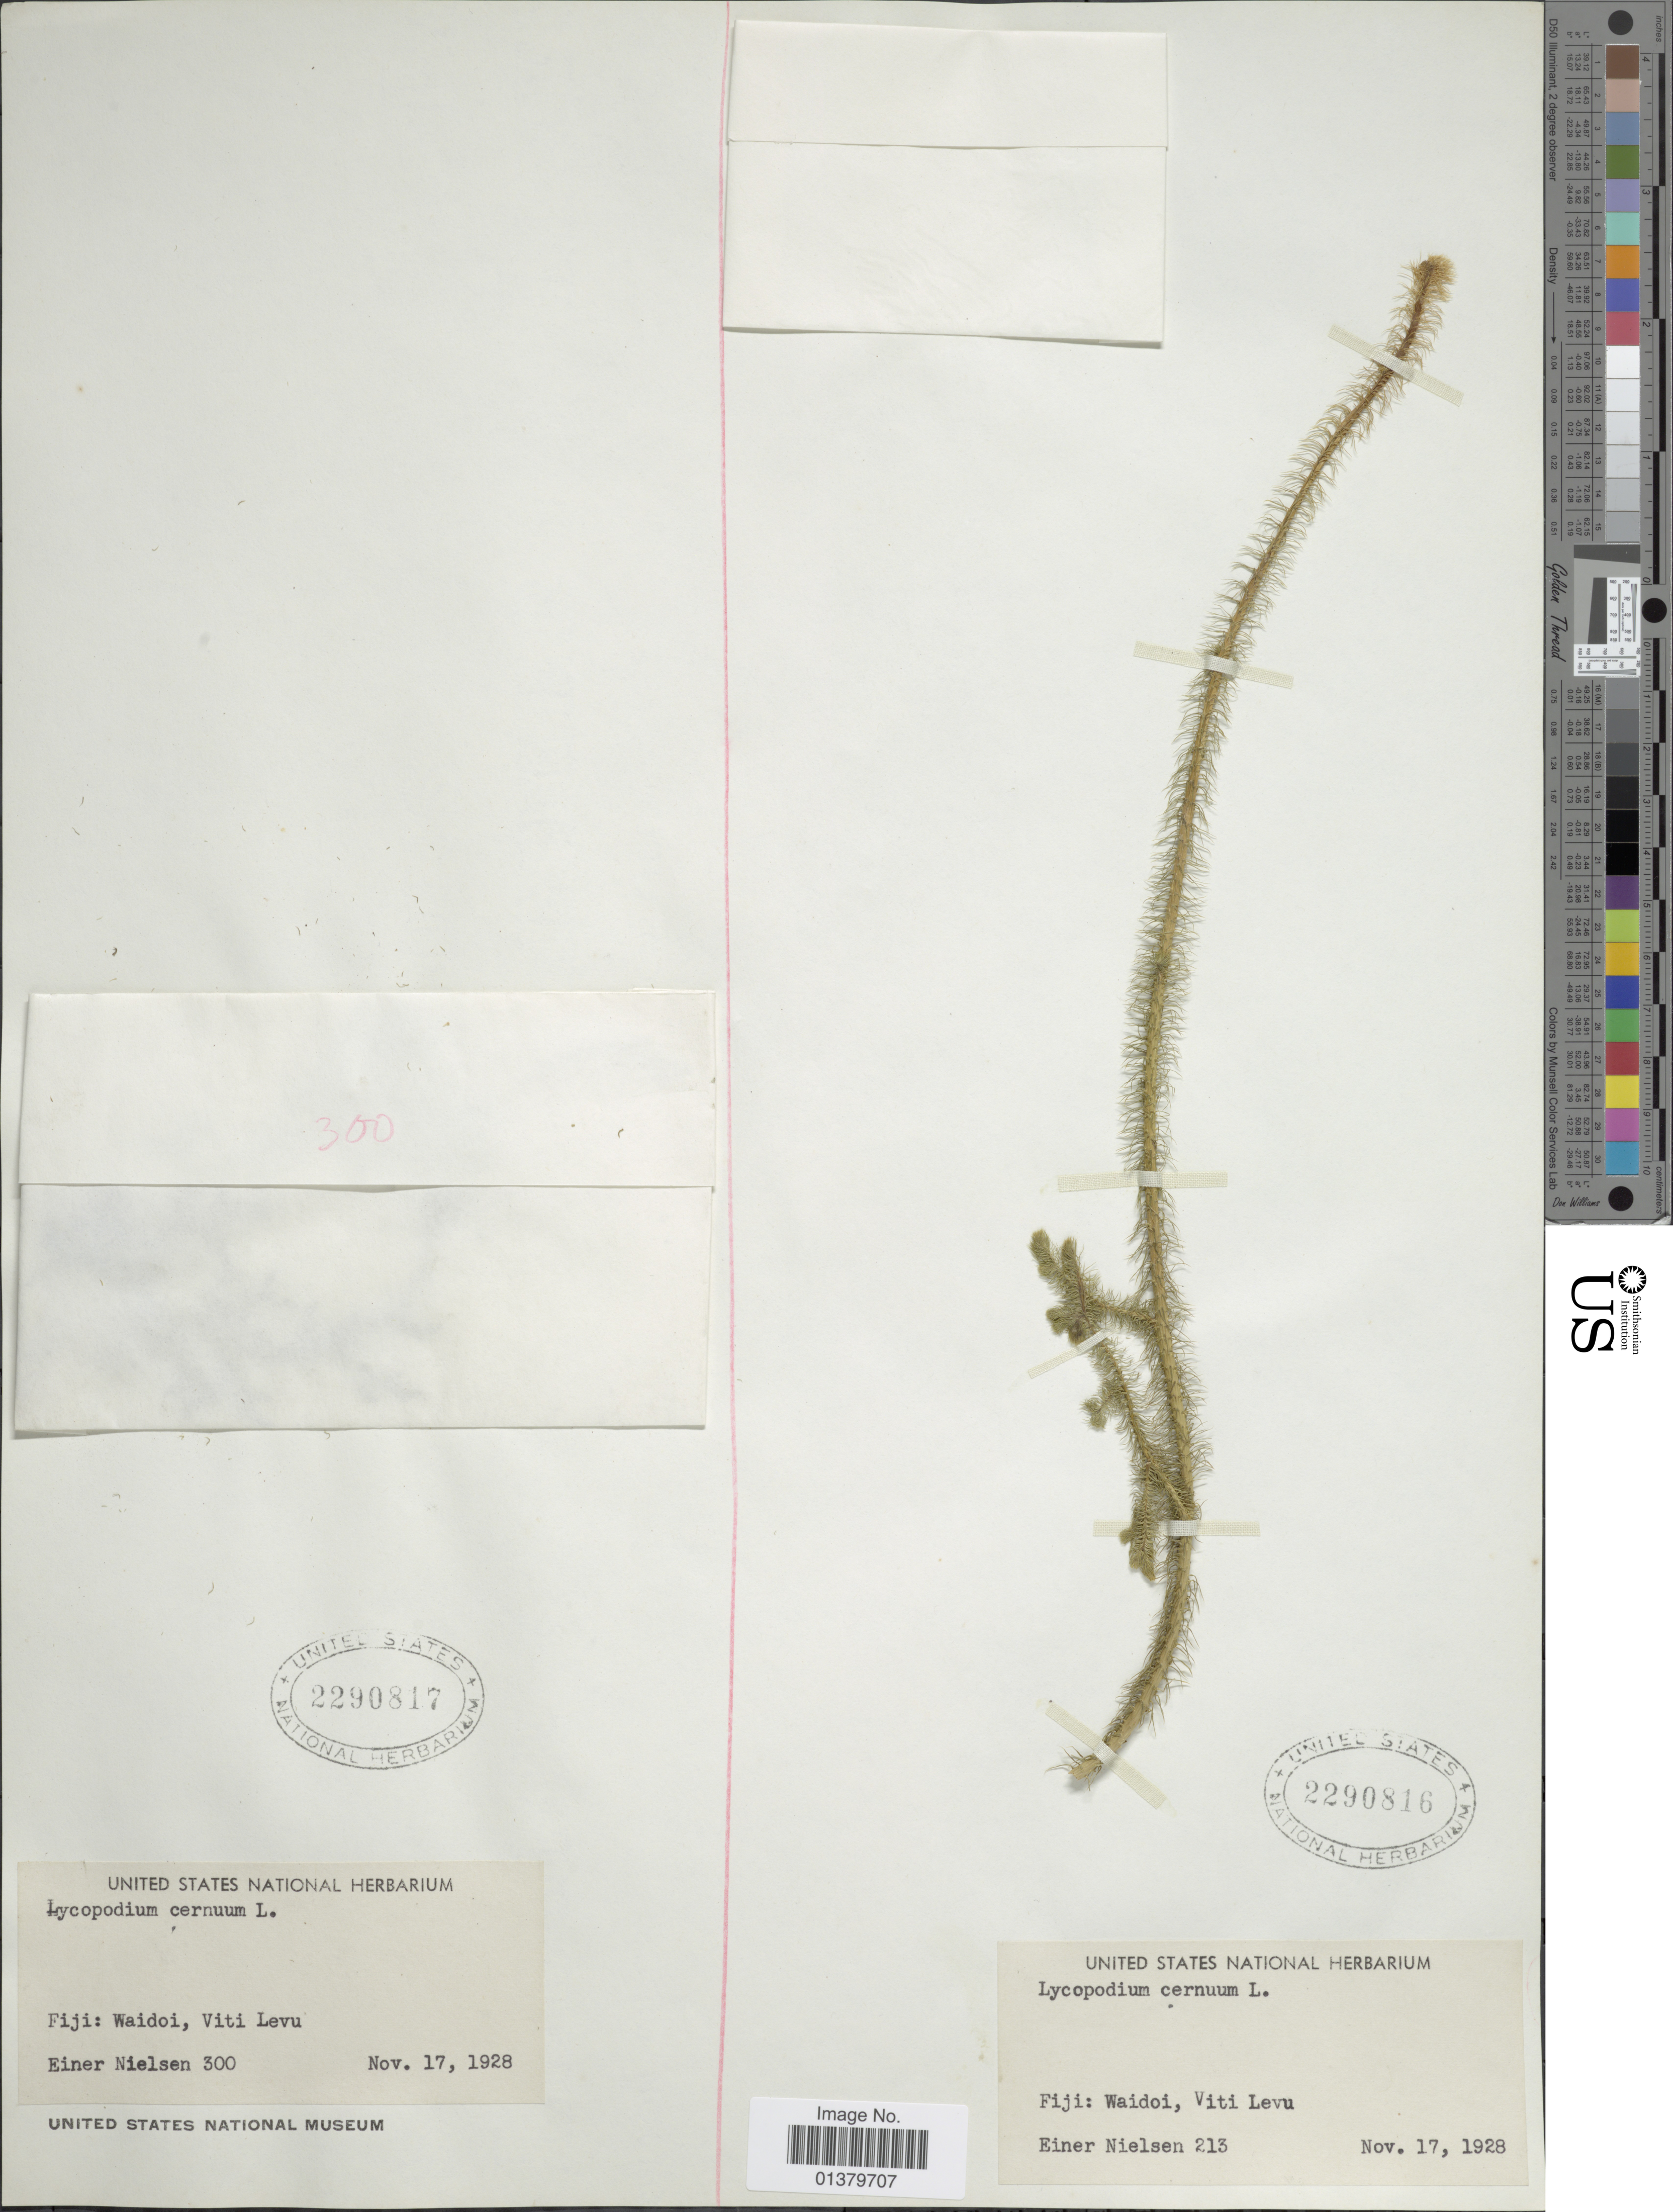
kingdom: Plantae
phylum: Tracheophyta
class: Lycopodiopsida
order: Lycopodiales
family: Lycopodiaceae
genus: Palhinhaea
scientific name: Palhinhaea cernua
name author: (L.) Vasc. & Franco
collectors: E. Nielsen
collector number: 213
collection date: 1928-11-17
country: Fiji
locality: Waidoi, Viti Levu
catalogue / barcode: US 2290816